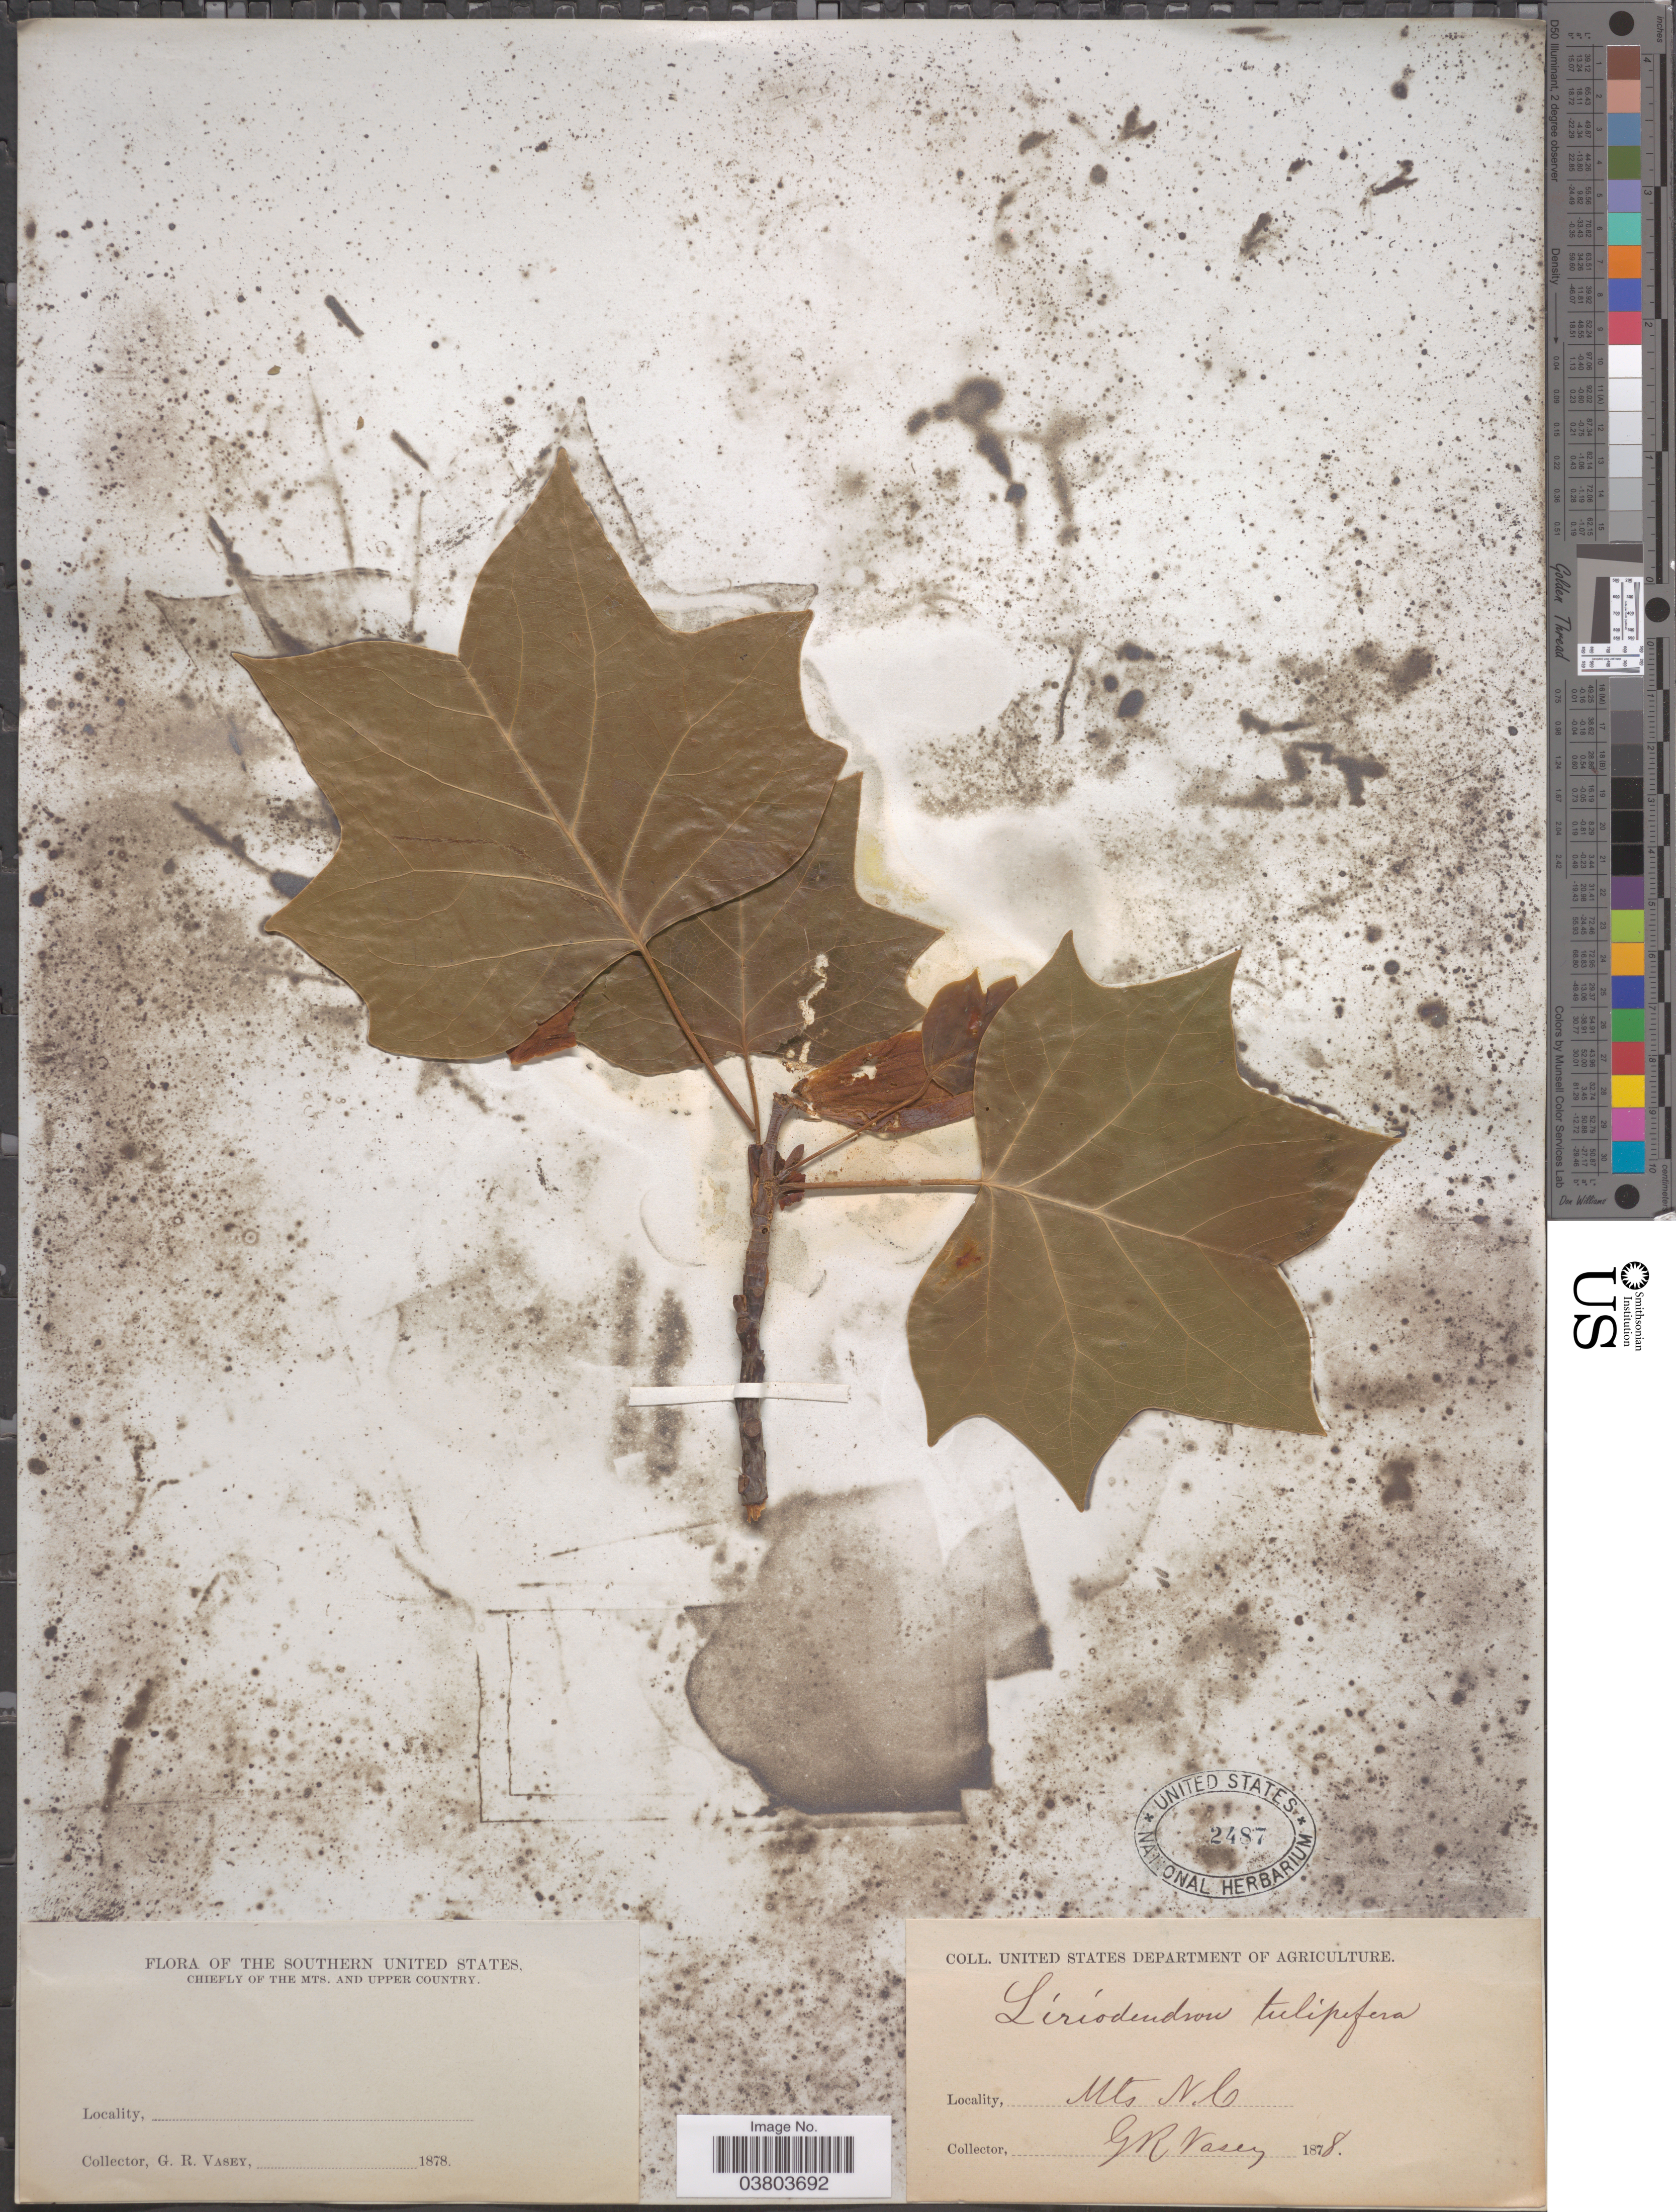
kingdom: Plantae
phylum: Tracheophyta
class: Magnoliopsida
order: Magnoliales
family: Magnoliaceae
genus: Liriodendron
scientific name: Liriodendron tulipifera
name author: L.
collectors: G. R. Vasey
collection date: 1878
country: United States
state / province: North Carolina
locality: The Southern United States. Chiefly of the Mts. and Upper Country. Mts. N.C.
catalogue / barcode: US 2487